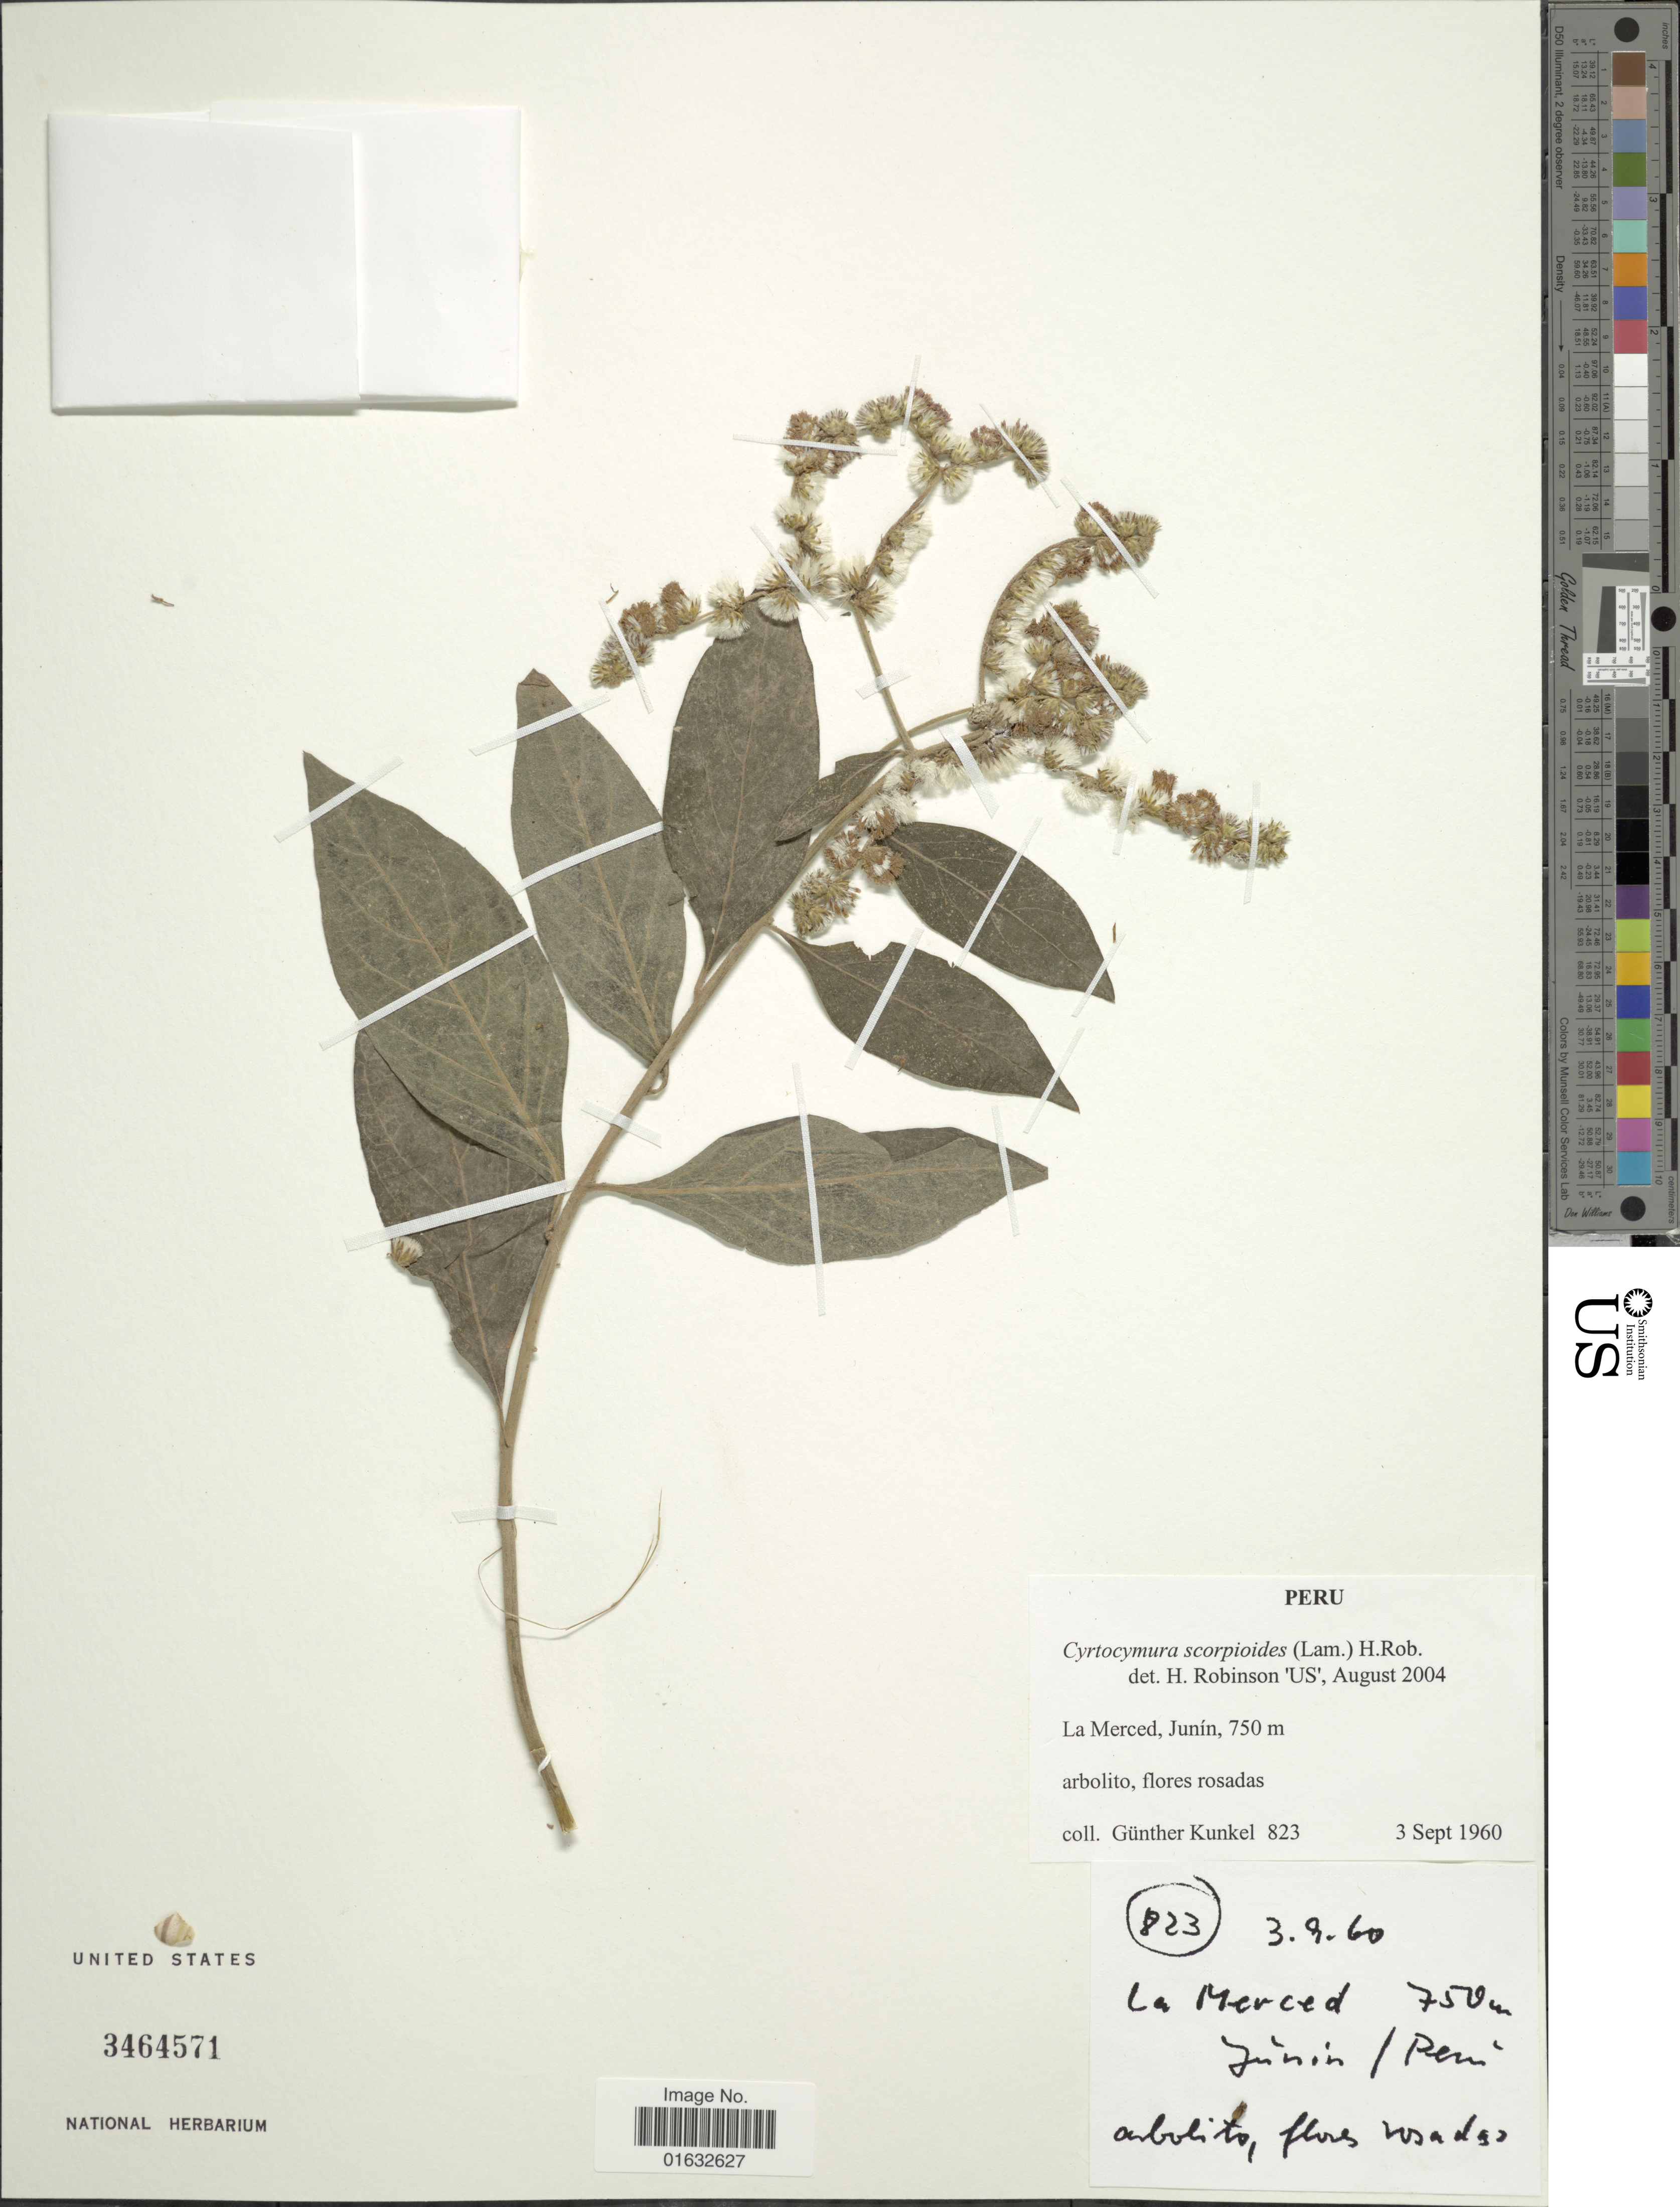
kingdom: Plantae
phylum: Tracheophyta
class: Magnoliopsida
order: Asterales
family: Asteraceae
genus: Cyrtocymura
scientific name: Cyrtocymura scorpioides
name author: (Lam.) H. Rob.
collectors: G. Kunkel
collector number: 823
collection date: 1960-09-03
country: Peru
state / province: Junín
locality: La Merced, Junin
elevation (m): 750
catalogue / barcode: US 3464571